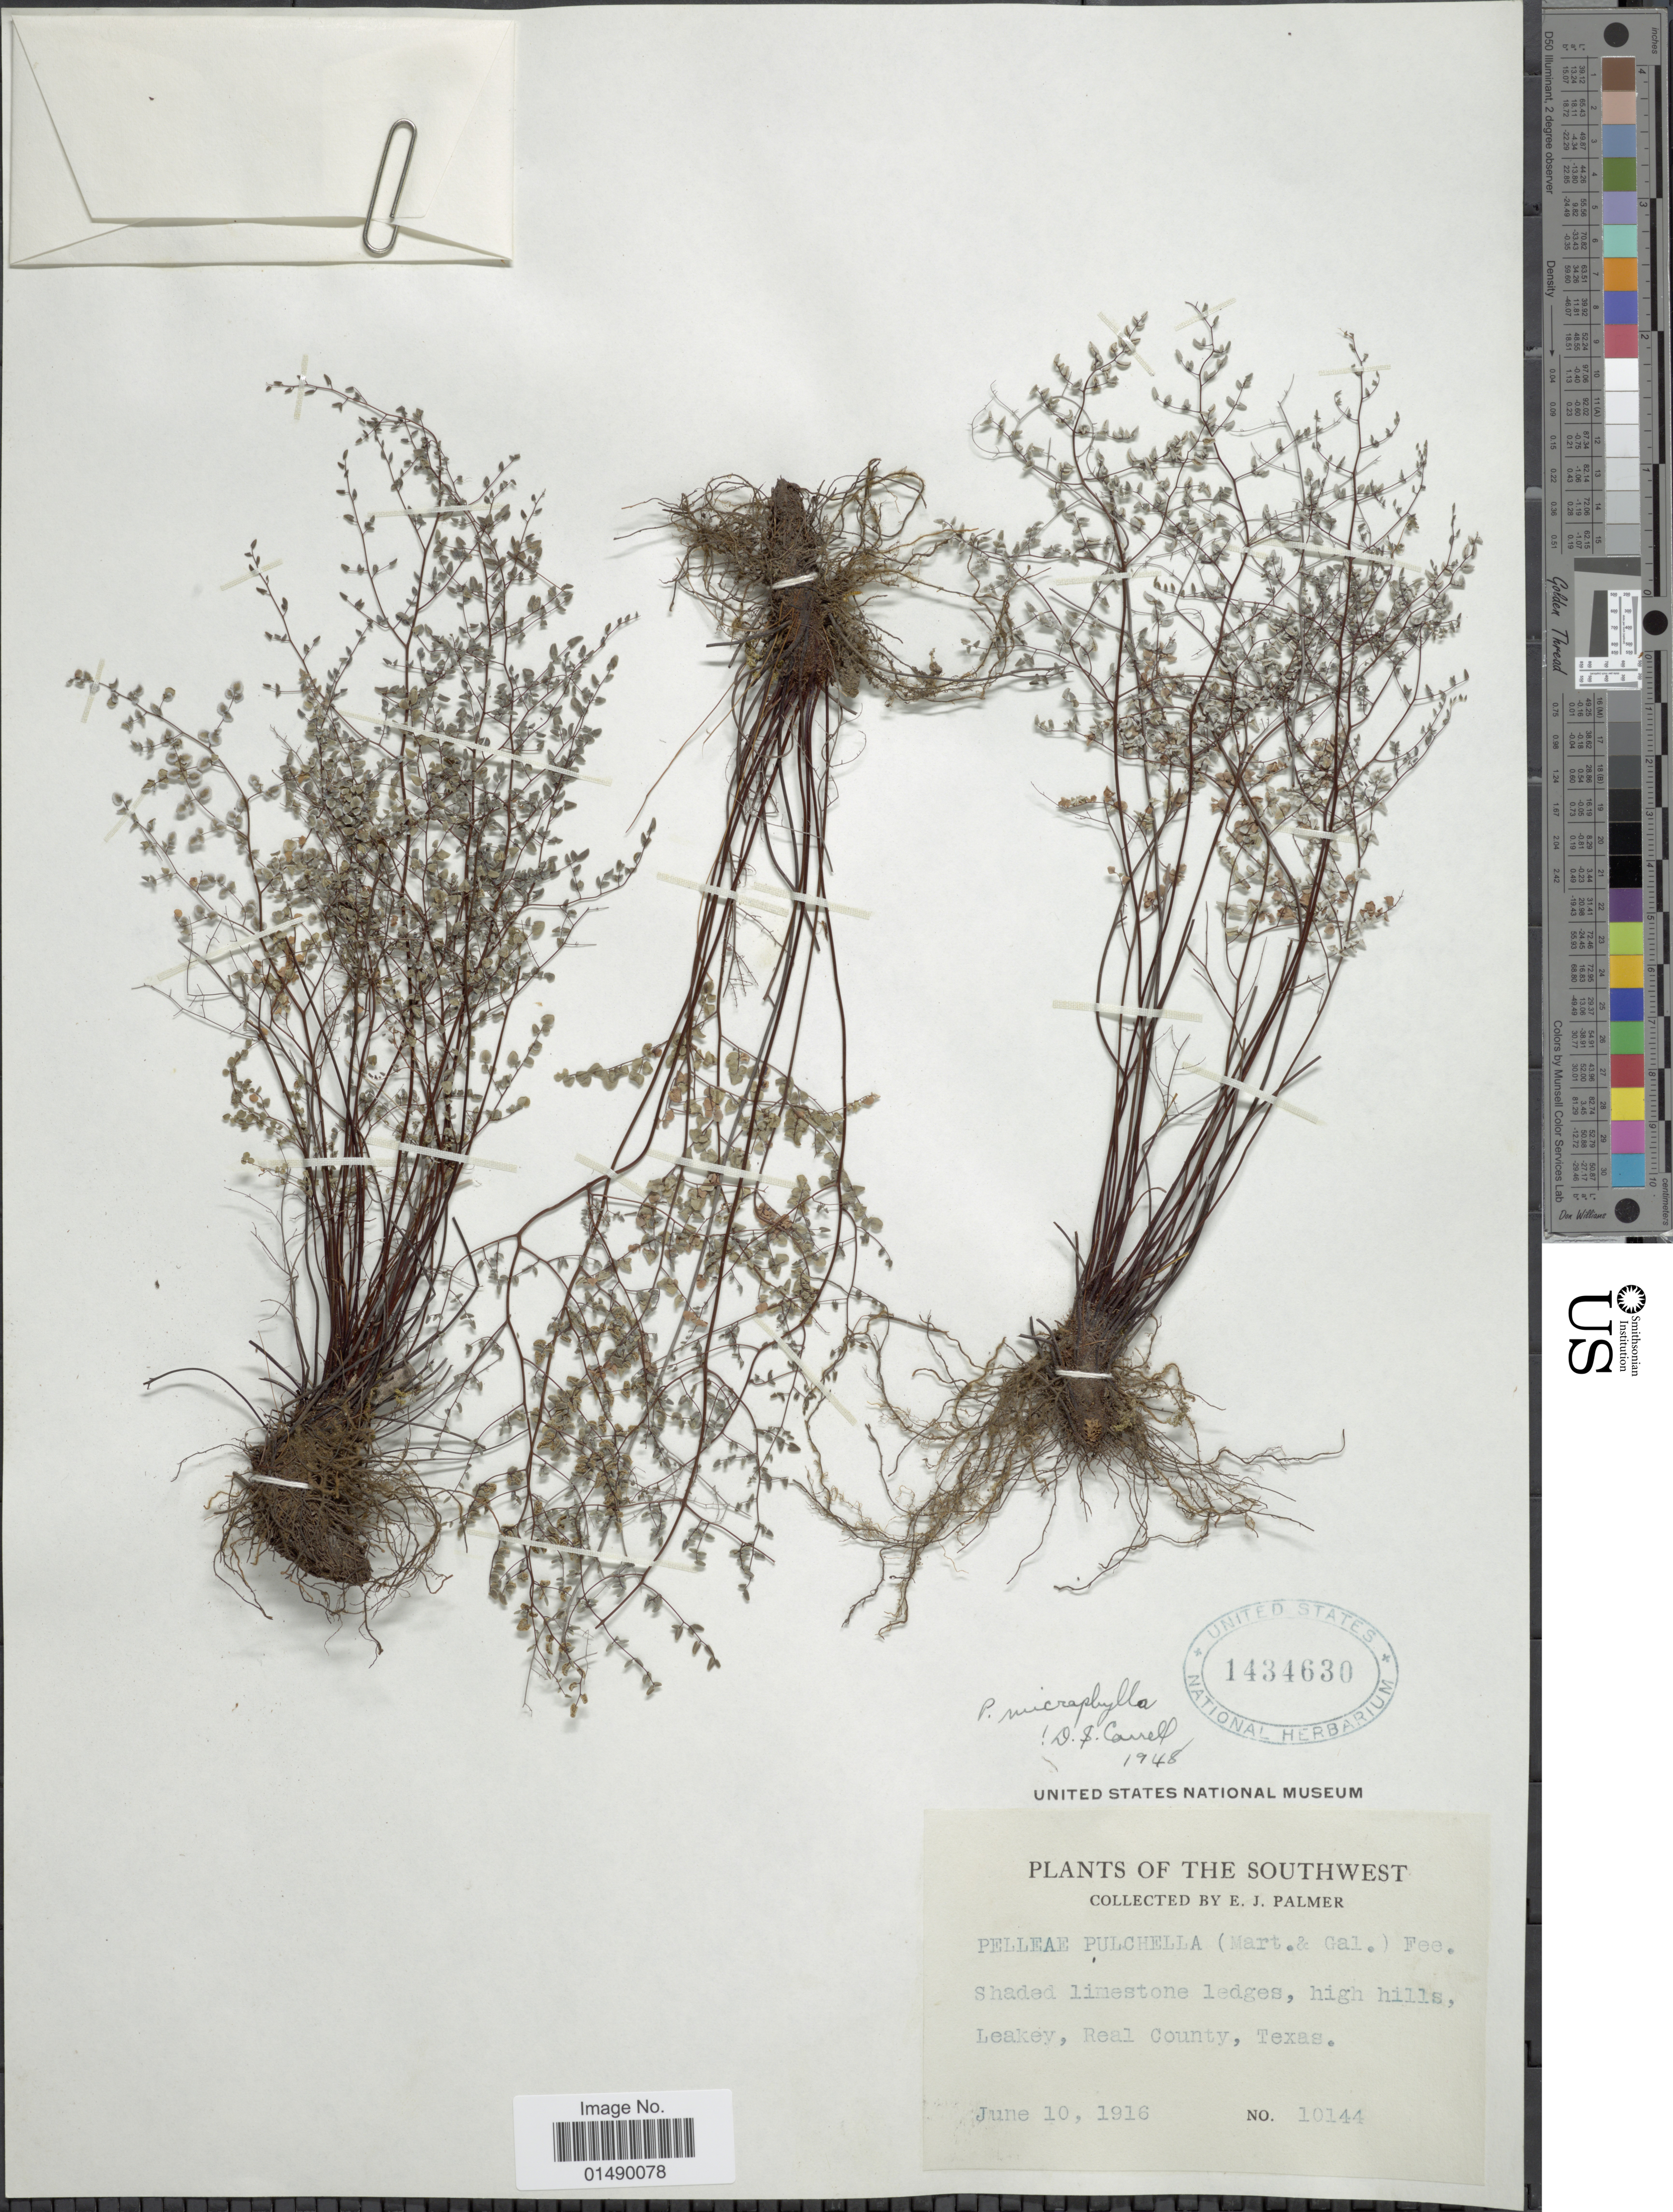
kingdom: Plantae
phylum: Tracheophyta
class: Polypodiopsida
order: Polypodiales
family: Pteridaceae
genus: Argyrochosma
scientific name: Argyrochosma microphylla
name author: (Mett. ex Kuhn) Windham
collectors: E. J. Palmer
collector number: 10144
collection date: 1916-06-10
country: United States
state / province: Texas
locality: Southwest, shaded limestone ledges, high hills, Leakey, Real County, Texas.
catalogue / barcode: US 1434630